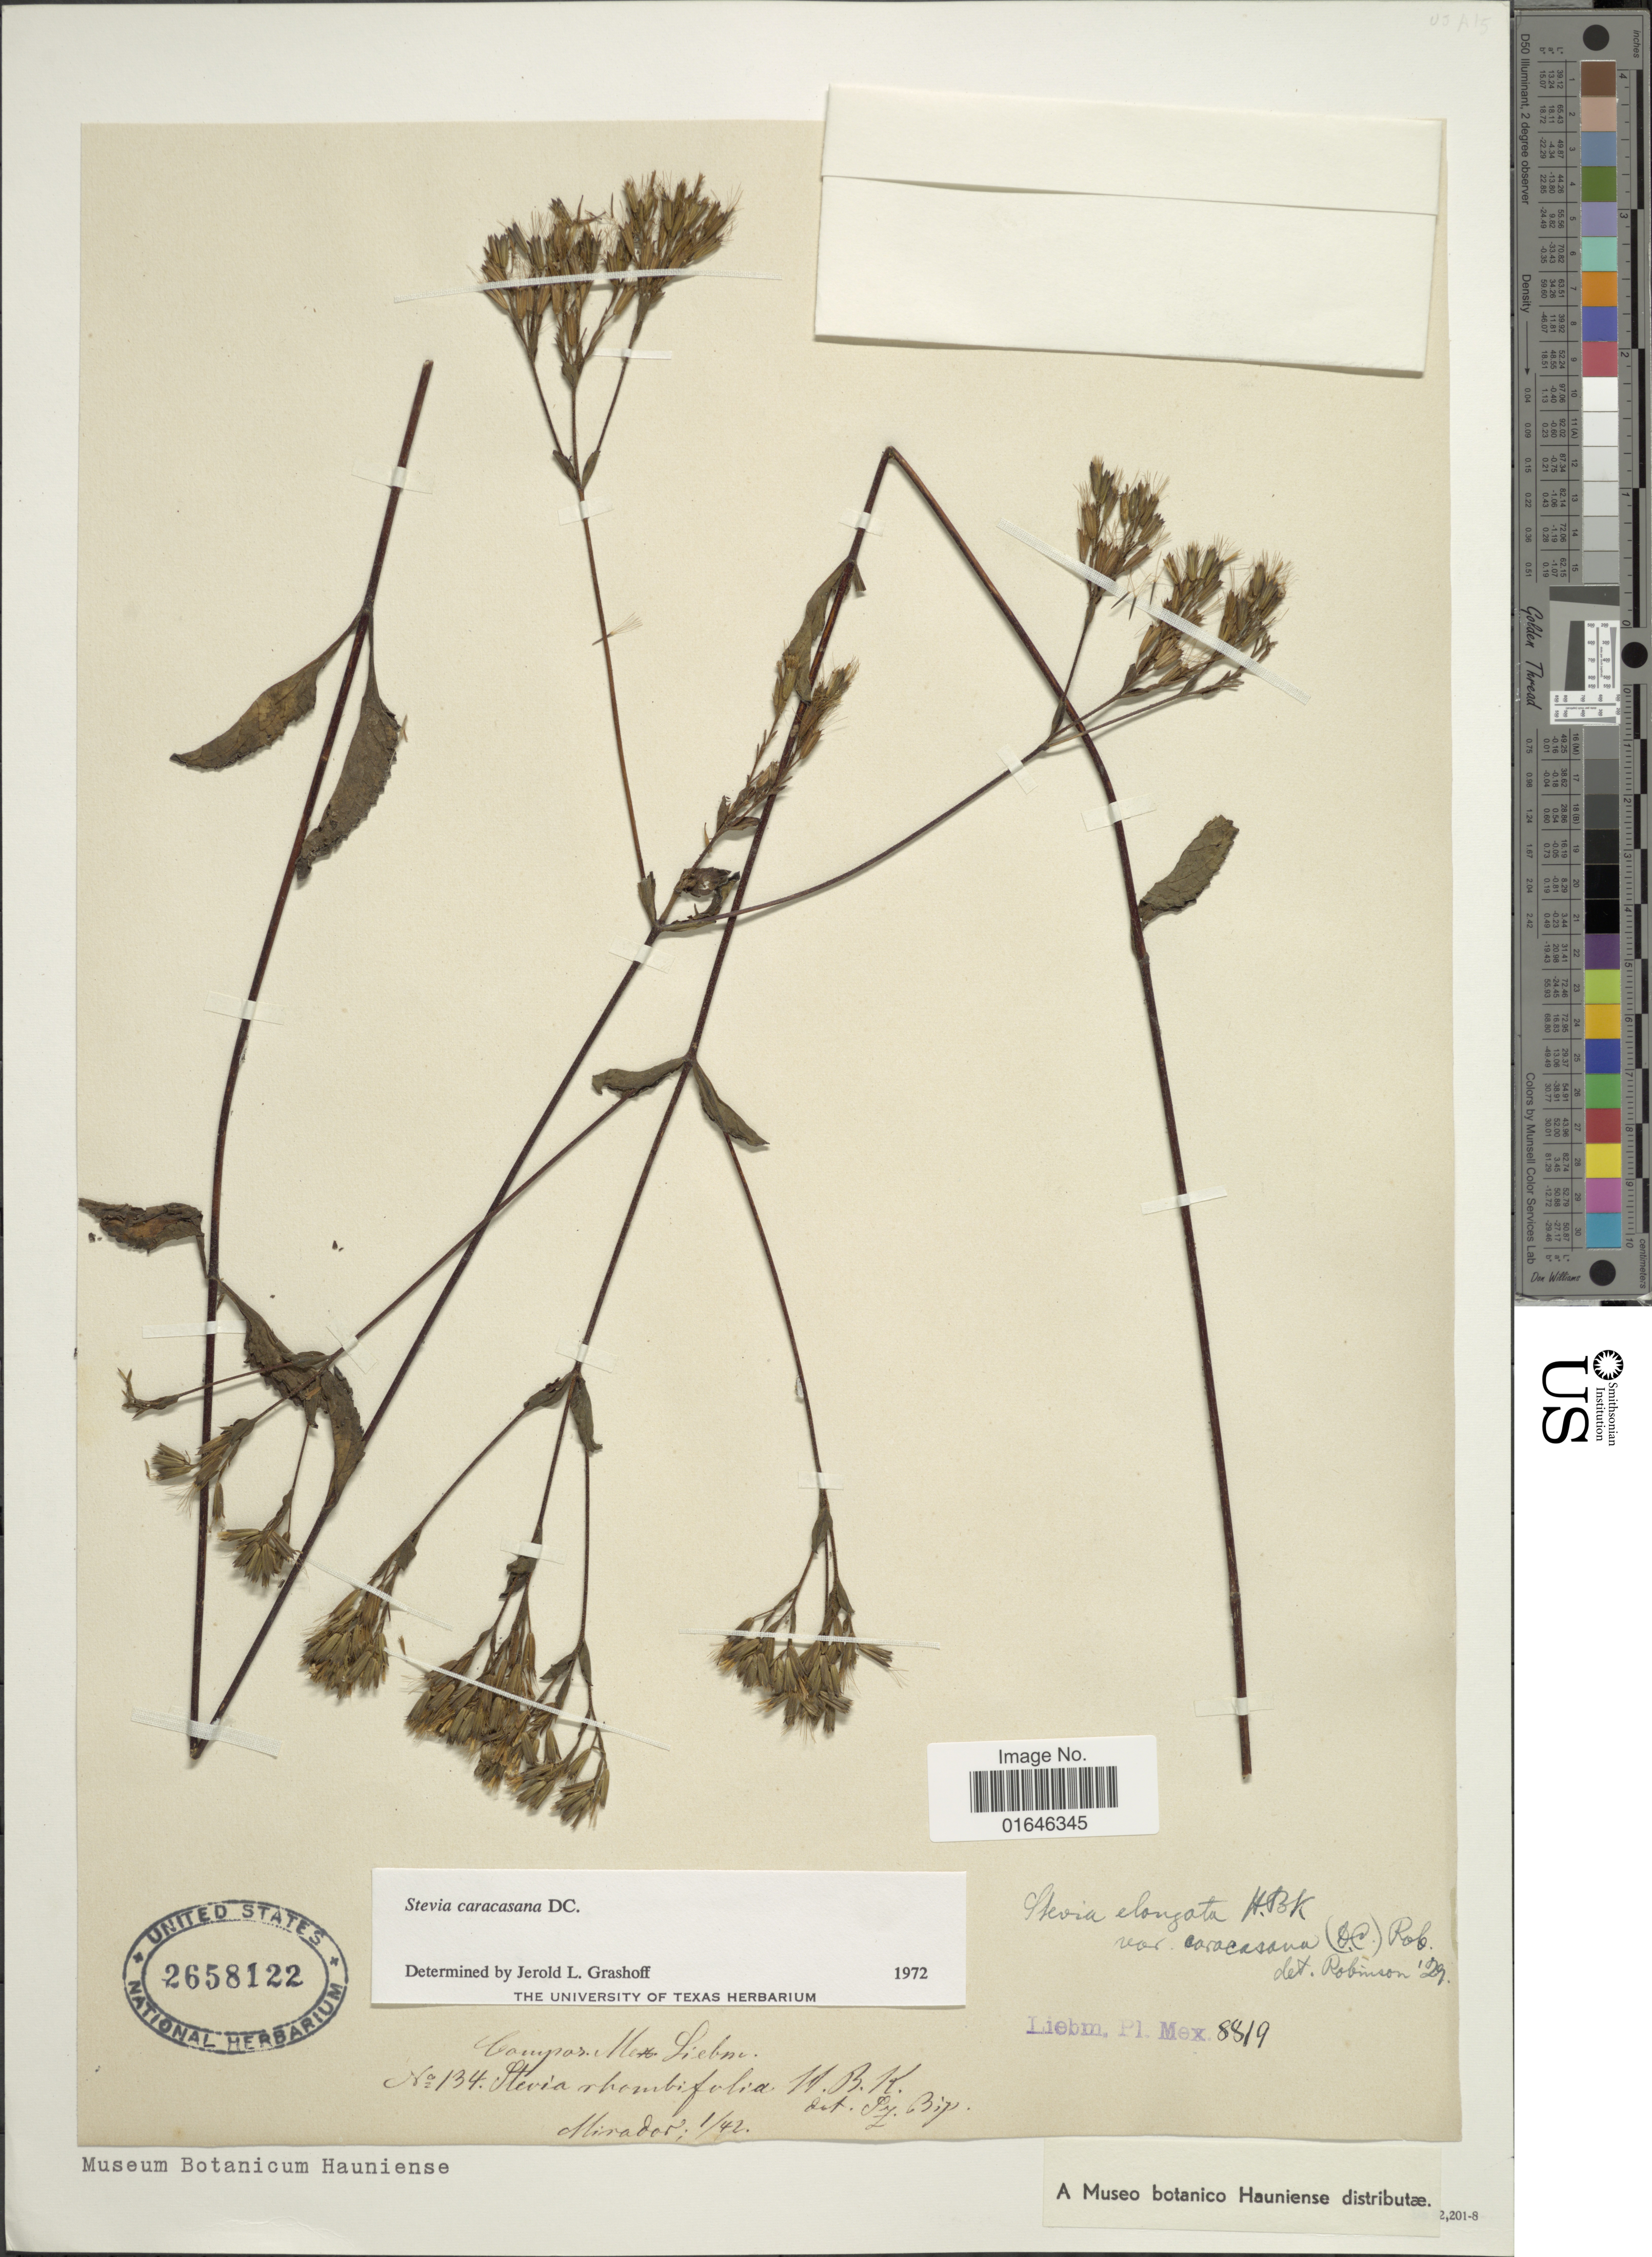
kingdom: Plantae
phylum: Tracheophyta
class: Magnoliopsida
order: Asterales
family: Asteraceae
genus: Stevia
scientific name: Stevia caracasana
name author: DC.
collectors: Liebmann, --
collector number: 8819/134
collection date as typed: Transcribed d/m/y: /1/42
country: Mexico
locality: Mirador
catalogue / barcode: US 2658122